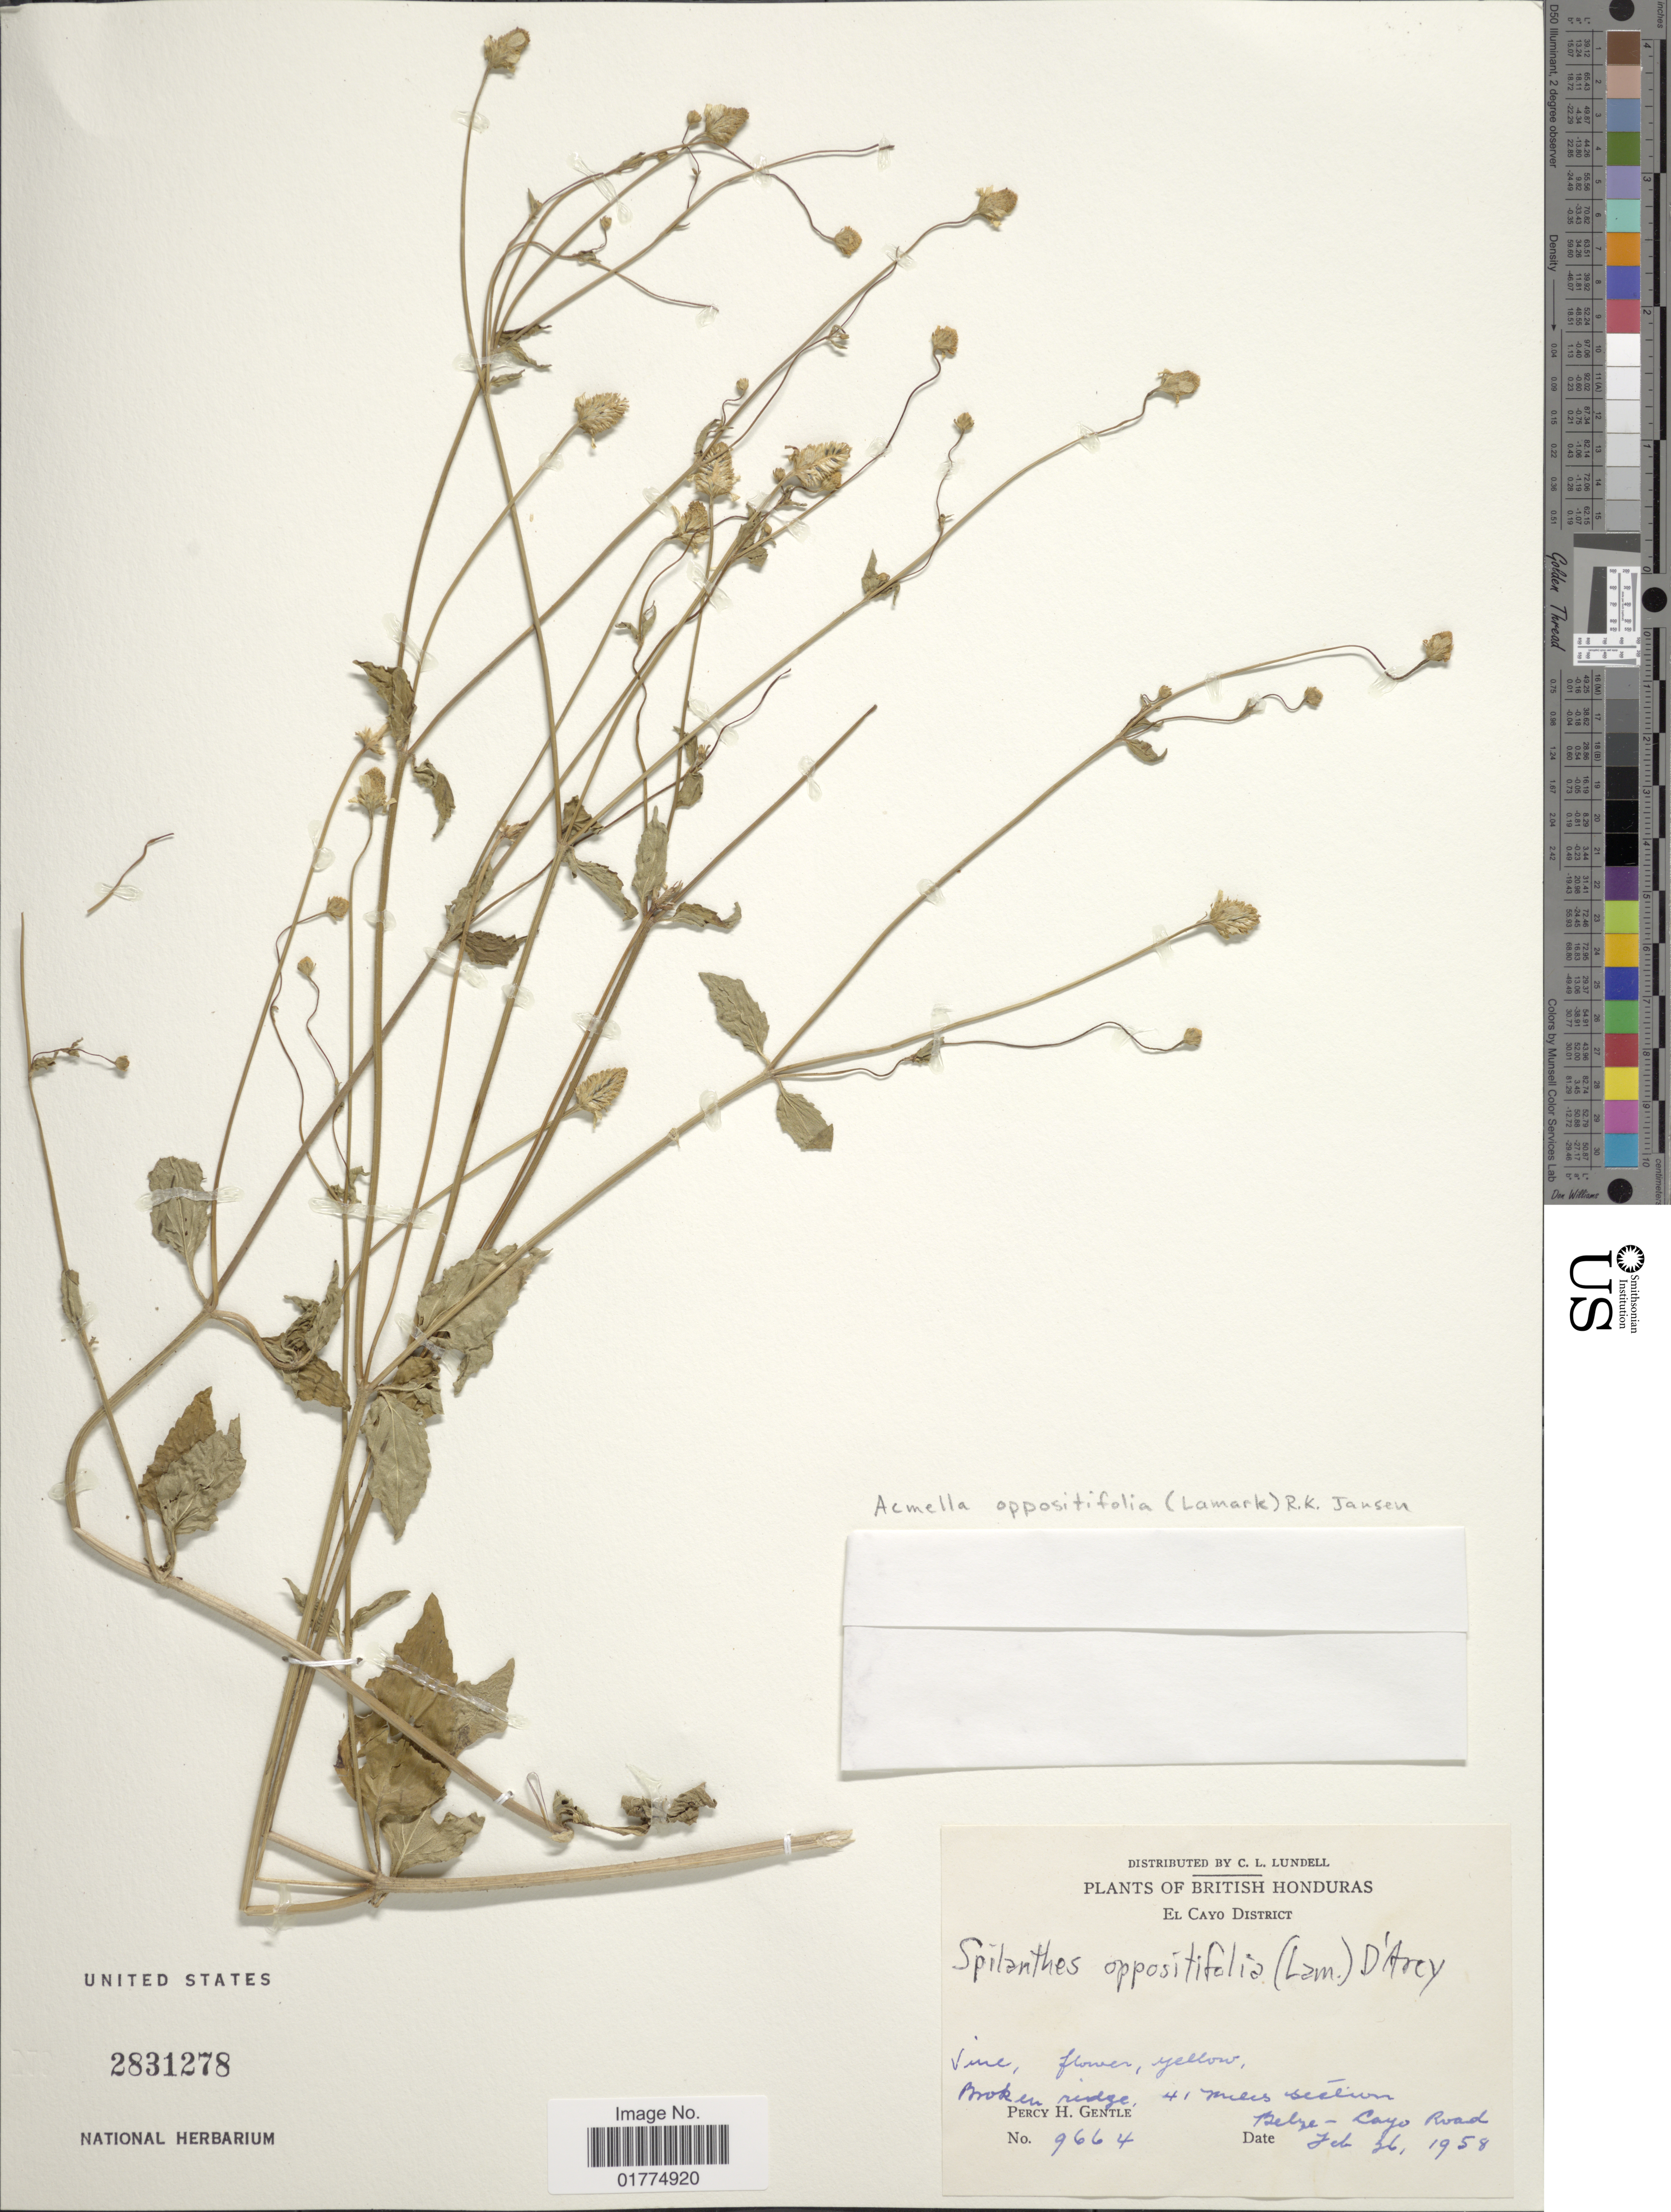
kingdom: Plantae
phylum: Tracheophyta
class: Magnoliopsida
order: Asterales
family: Asteraceae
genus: Acmella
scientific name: Acmella repens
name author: (Walter) Rich.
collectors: P. H. Gentle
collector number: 9664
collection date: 1958-02-26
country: Belize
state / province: Cayo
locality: British Honduras. El Cayo District. Belize - Cayo Road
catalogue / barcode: US 2831278